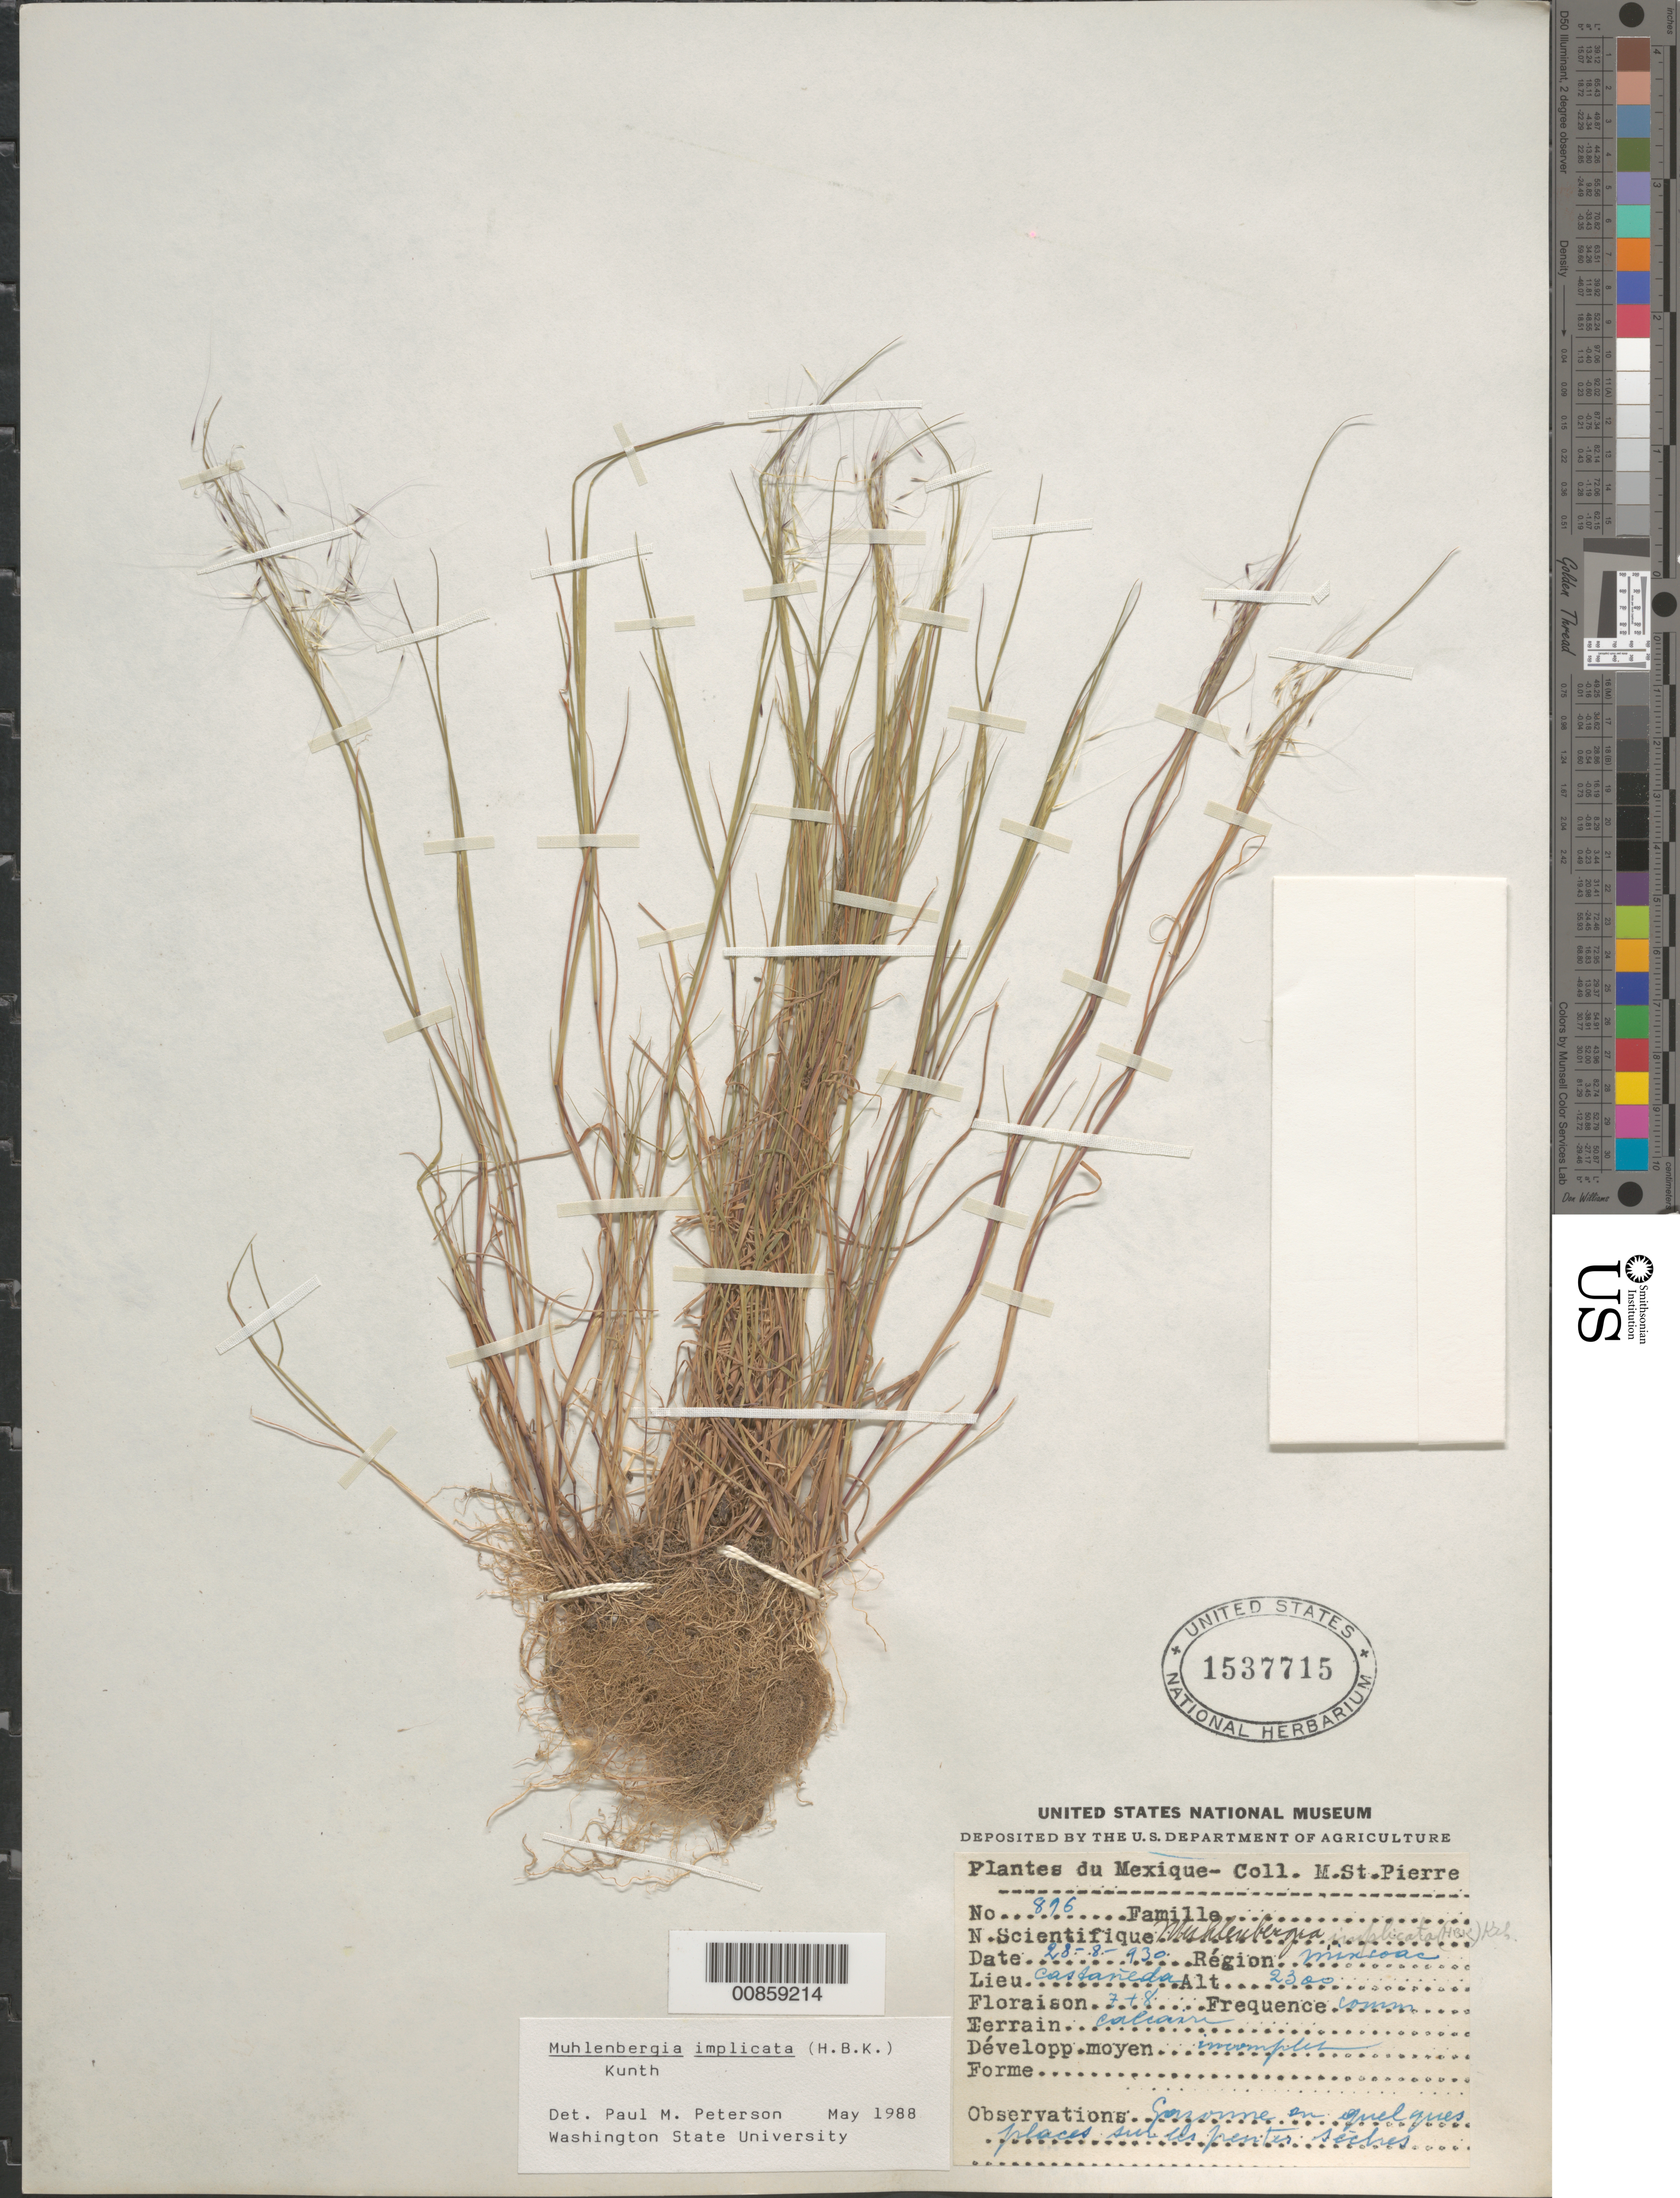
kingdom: Plantae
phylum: Tracheophyta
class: Liliopsida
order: Poales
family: Poaceae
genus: Muhlenbergia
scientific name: Muhlenbergia implicata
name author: (Kunth) Trin.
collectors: M. Saint-Pierre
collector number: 896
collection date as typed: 28 Aug 1930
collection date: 1930-08-28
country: Mexico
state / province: Distrito Federal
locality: Mixcoac, D.F.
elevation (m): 2300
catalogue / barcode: US 1537715